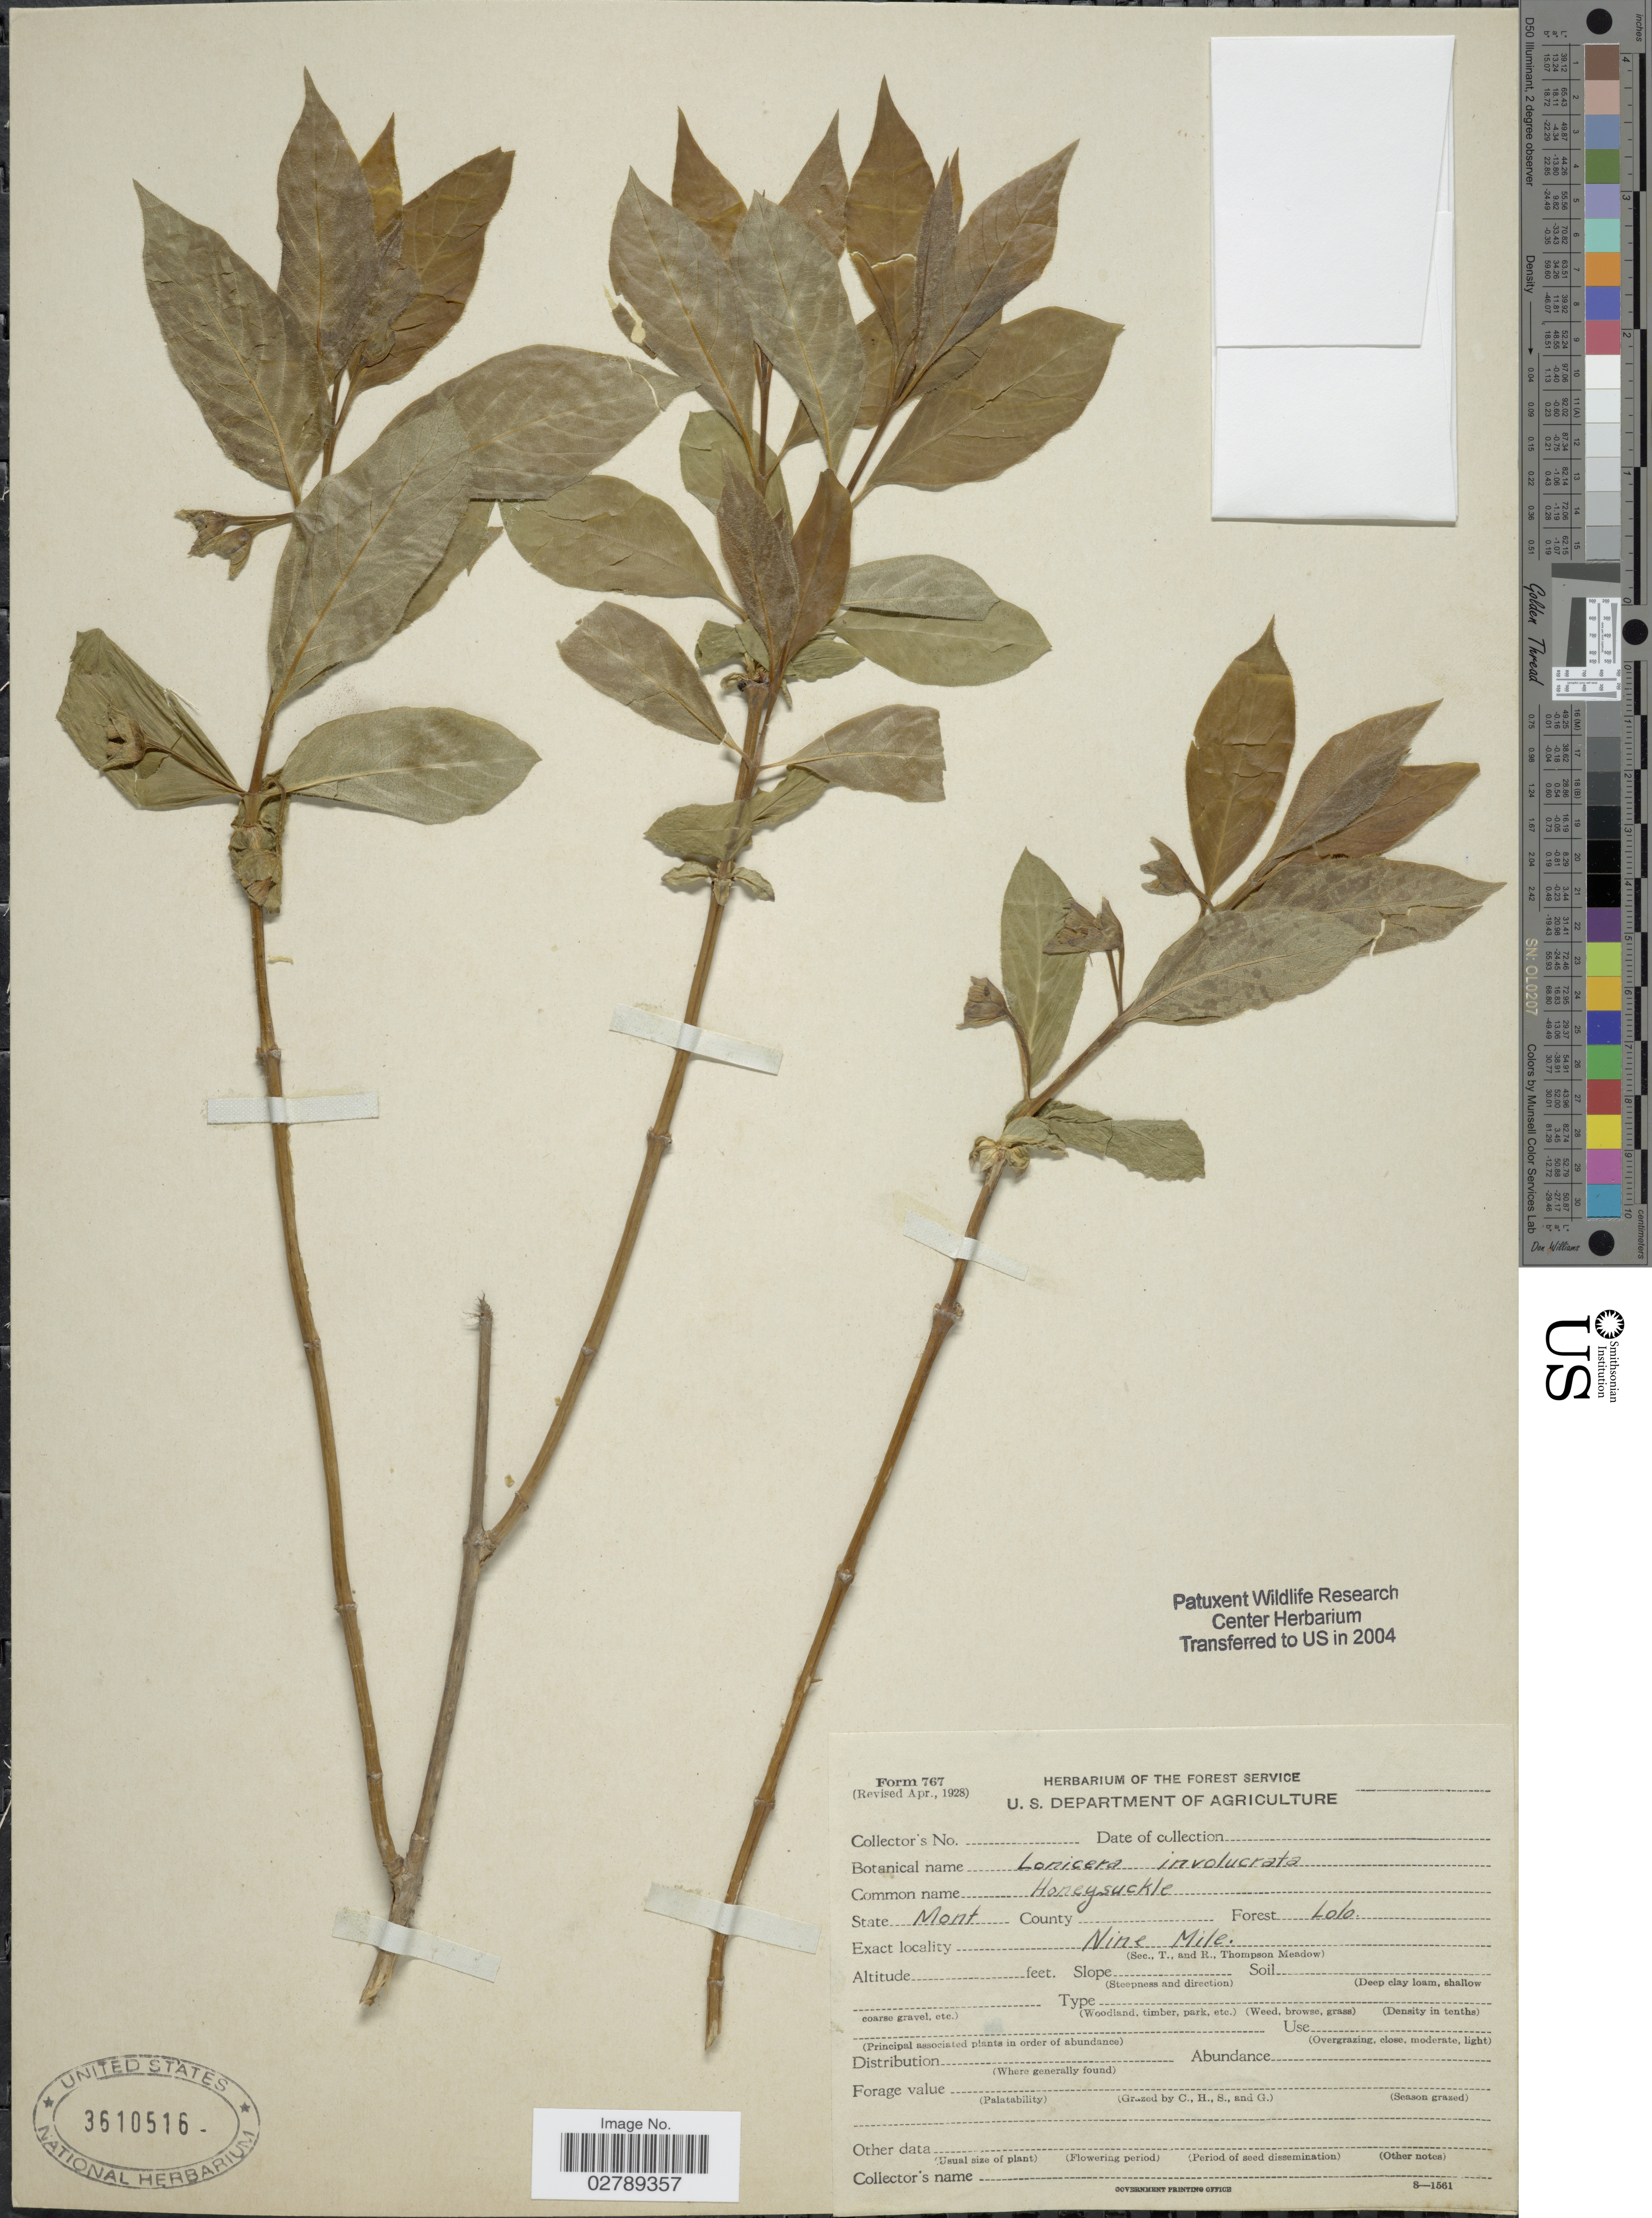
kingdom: Plantae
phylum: Tracheophyta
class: Magnoliopsida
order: Dipsacales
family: Caprifoliaceae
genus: Lonicera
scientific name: Lonicera involucrata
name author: (Richardson) Banks ex Spreng.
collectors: Forest Service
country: United States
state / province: Montana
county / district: Missoula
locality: Forest Lolo. Nine Mile.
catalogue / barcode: US 3610516